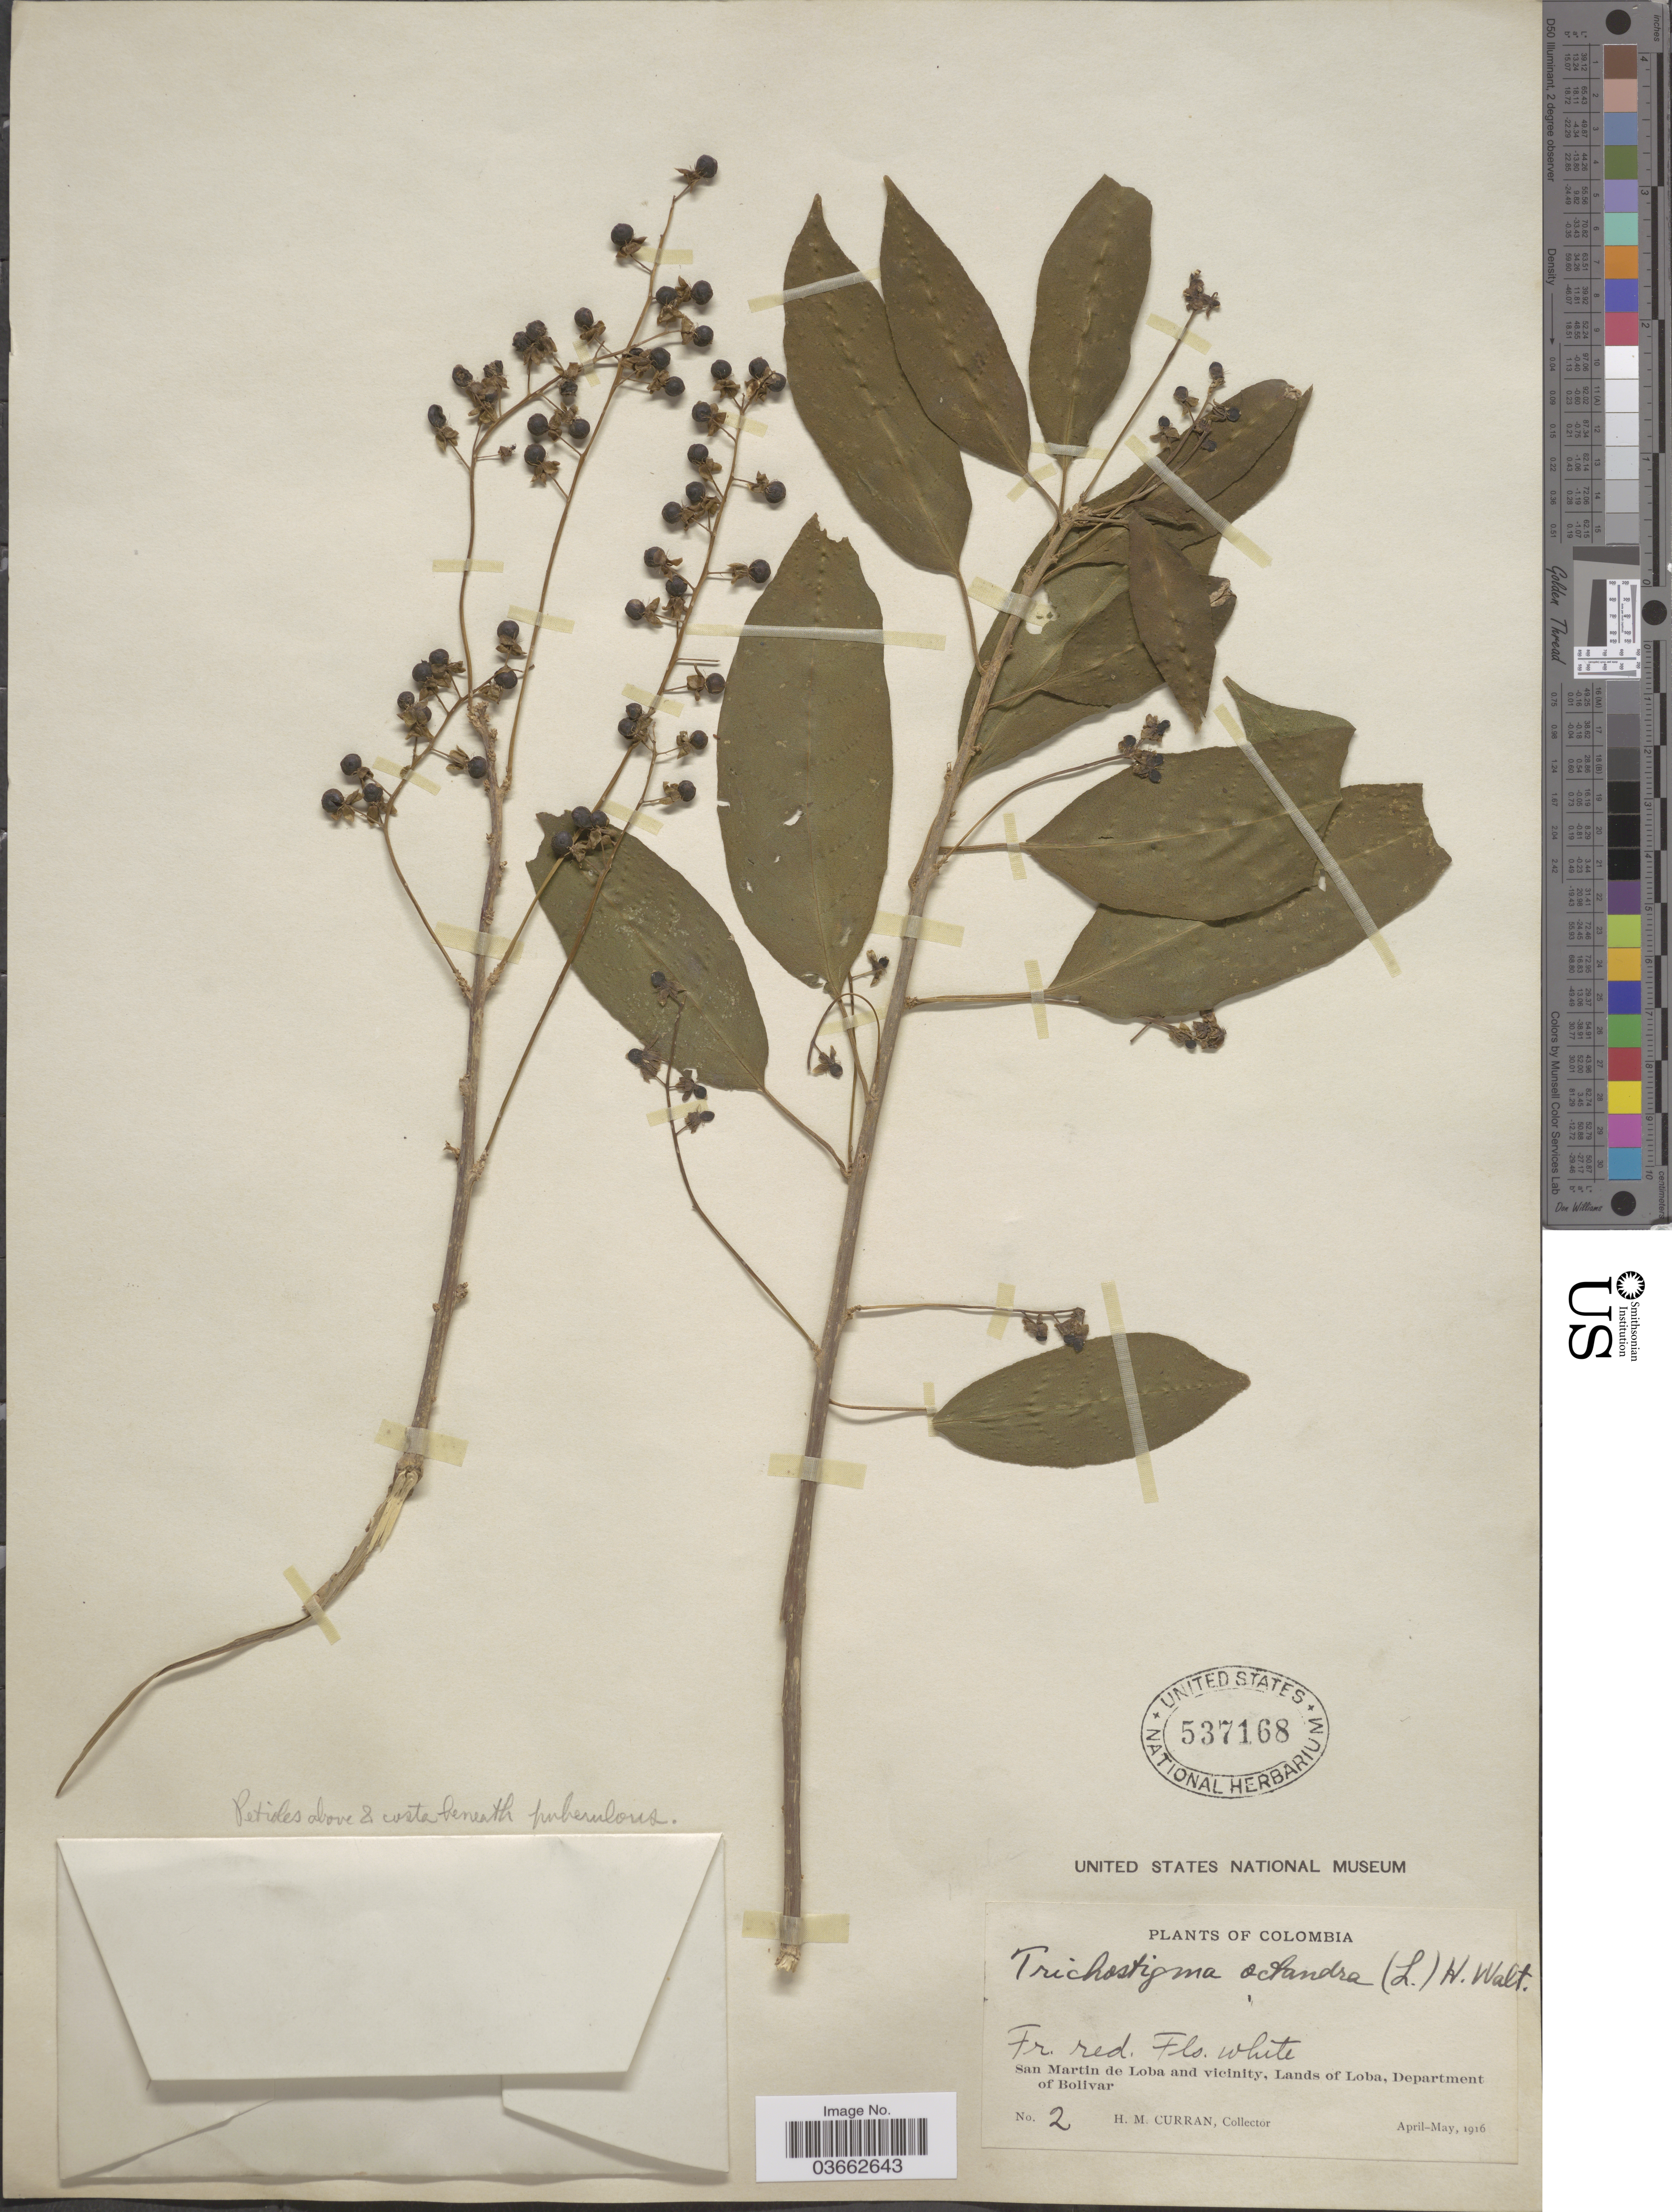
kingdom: Plantae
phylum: Tracheophyta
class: Magnoliopsida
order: Caryophyllales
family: Phytolaccaceae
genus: Trichostigma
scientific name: Trichostigma octandrum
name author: (L.) H. Walter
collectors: H. M. Curran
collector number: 2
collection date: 1916-04/1916-05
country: Colombia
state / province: Bolívar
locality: San Martin de Loba and vicinity, Lands of Loba, Department of Bolivar.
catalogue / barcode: US 537168